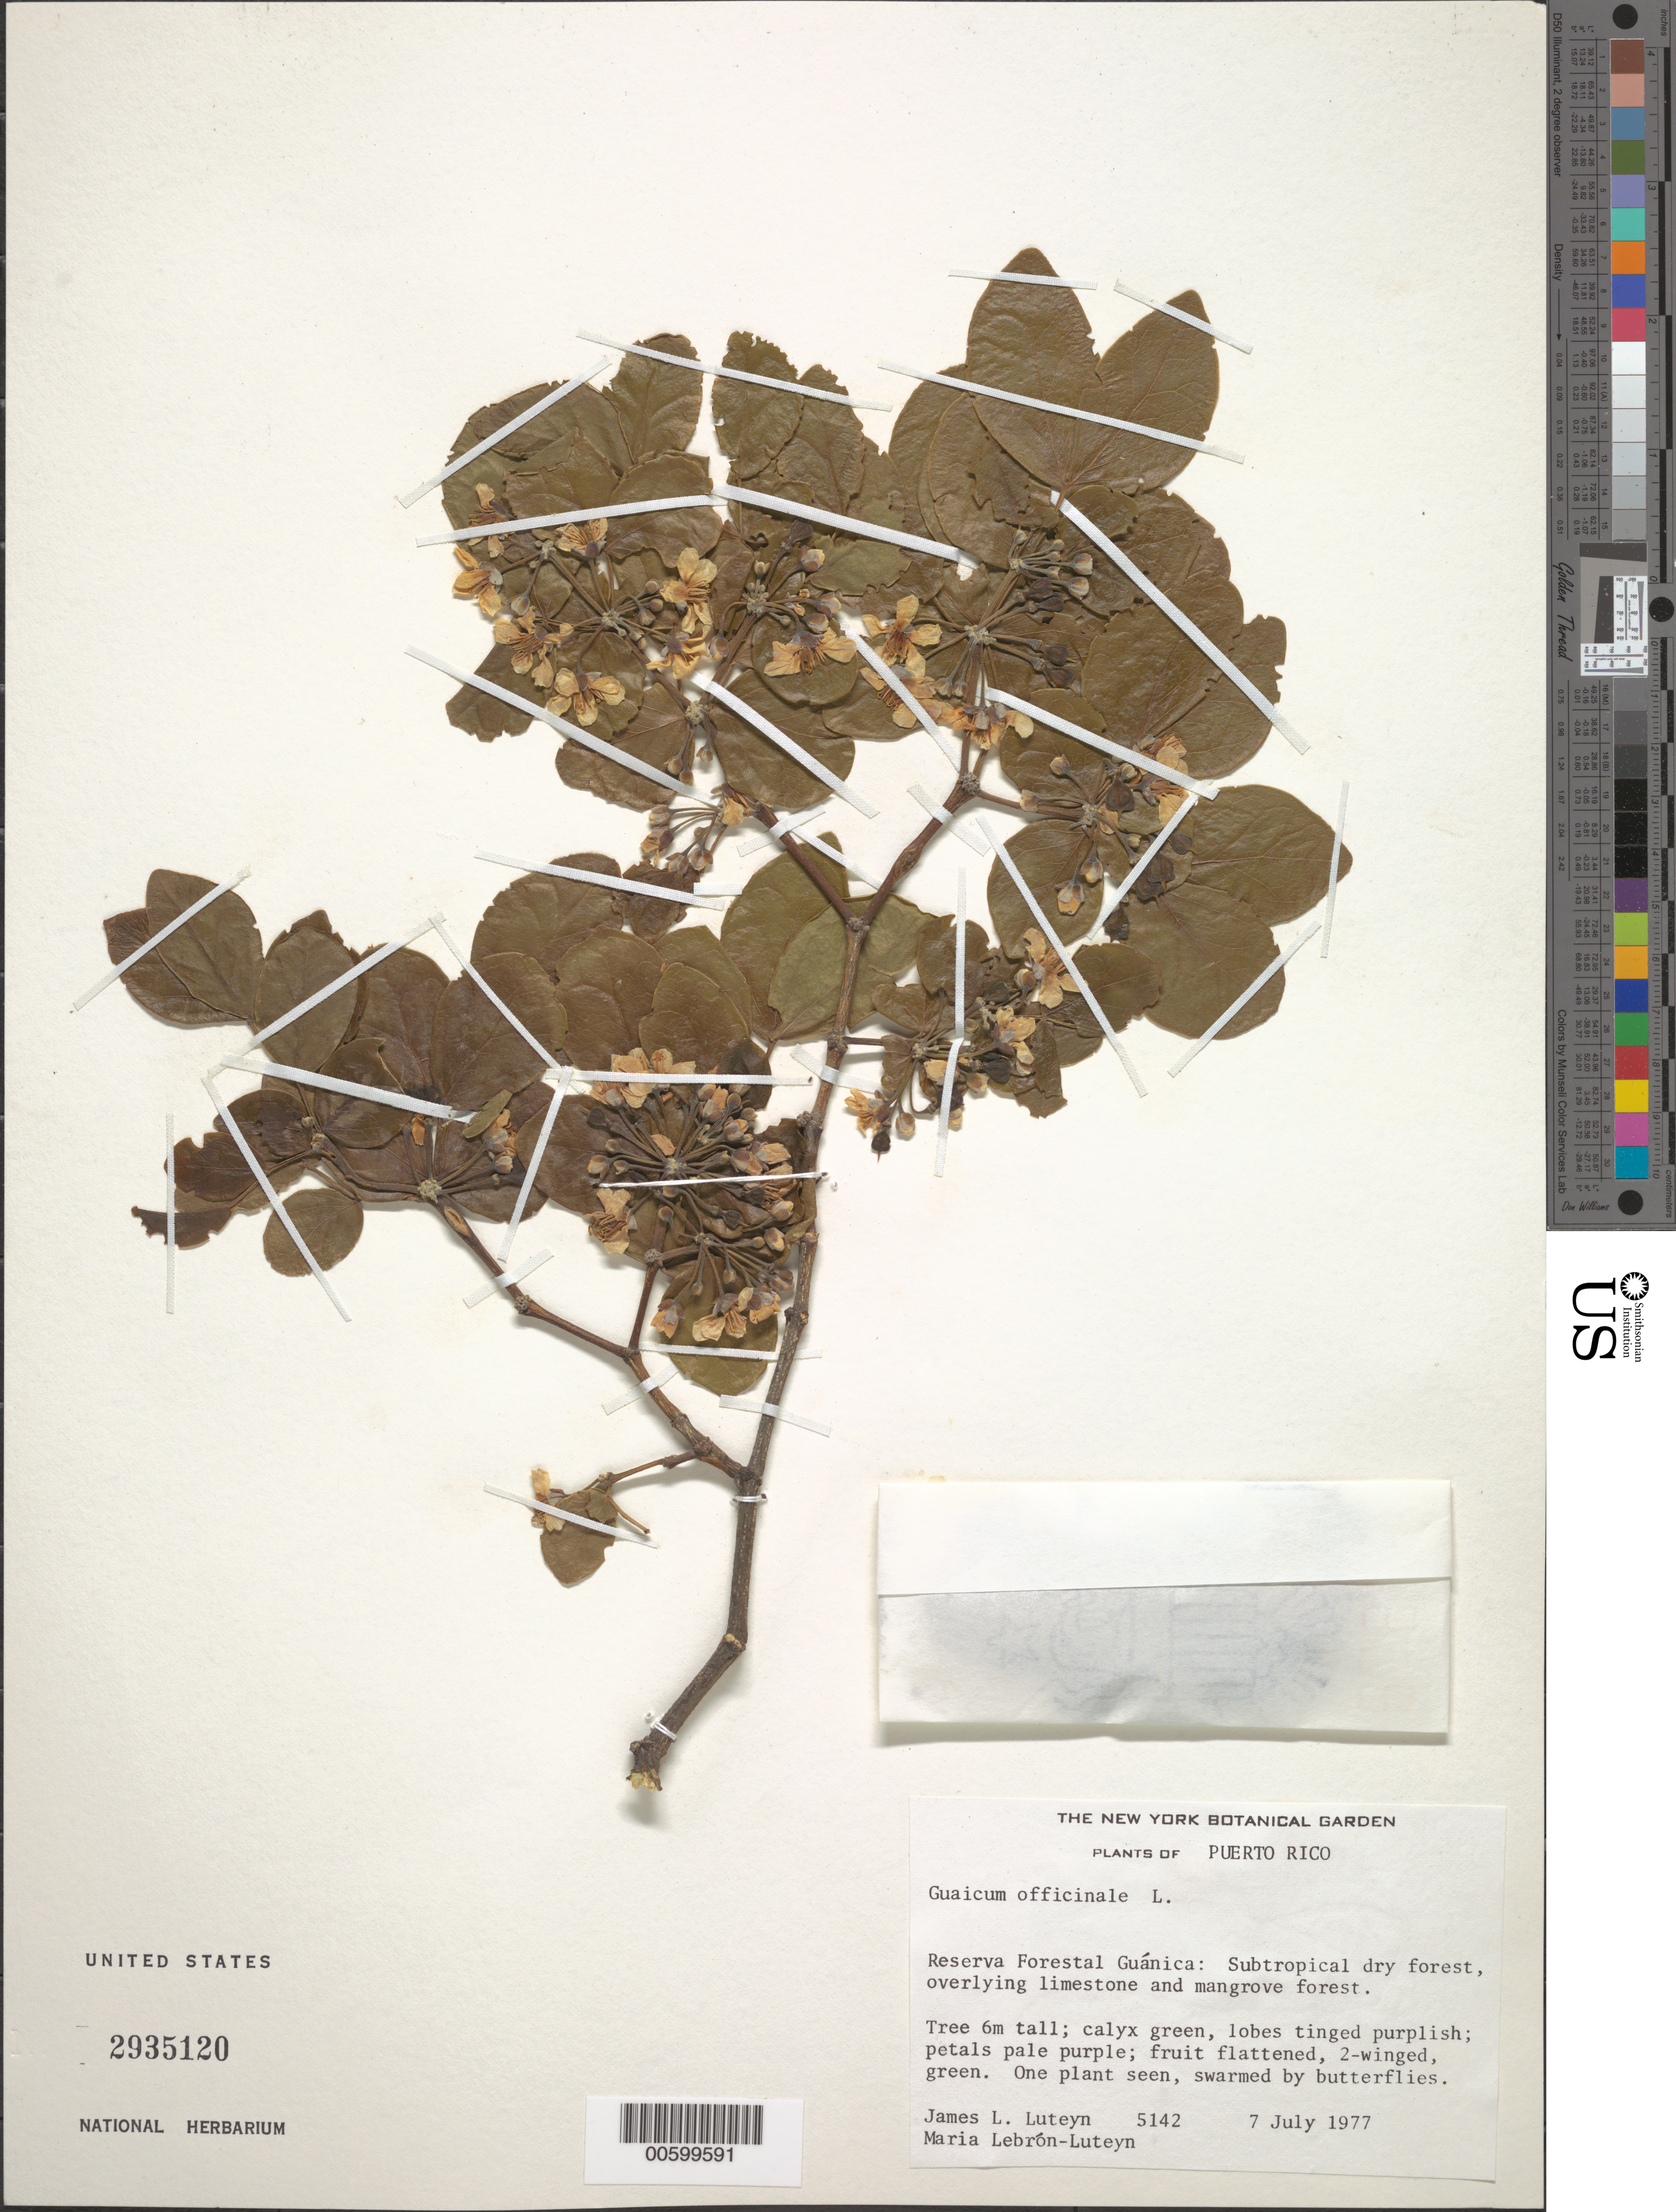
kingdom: Plantae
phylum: Tracheophyta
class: Magnoliopsida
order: Zygophyllales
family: Zygophyllaceae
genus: Guaiacum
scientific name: Guaiacum officinale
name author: L.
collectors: J. L. Luteyn & M. L. Lebrón-Luteyn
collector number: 5142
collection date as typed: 07 Jul 1977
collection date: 1977-07-07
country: Puerto Rico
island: Greater Antilles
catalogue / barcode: US 2935120